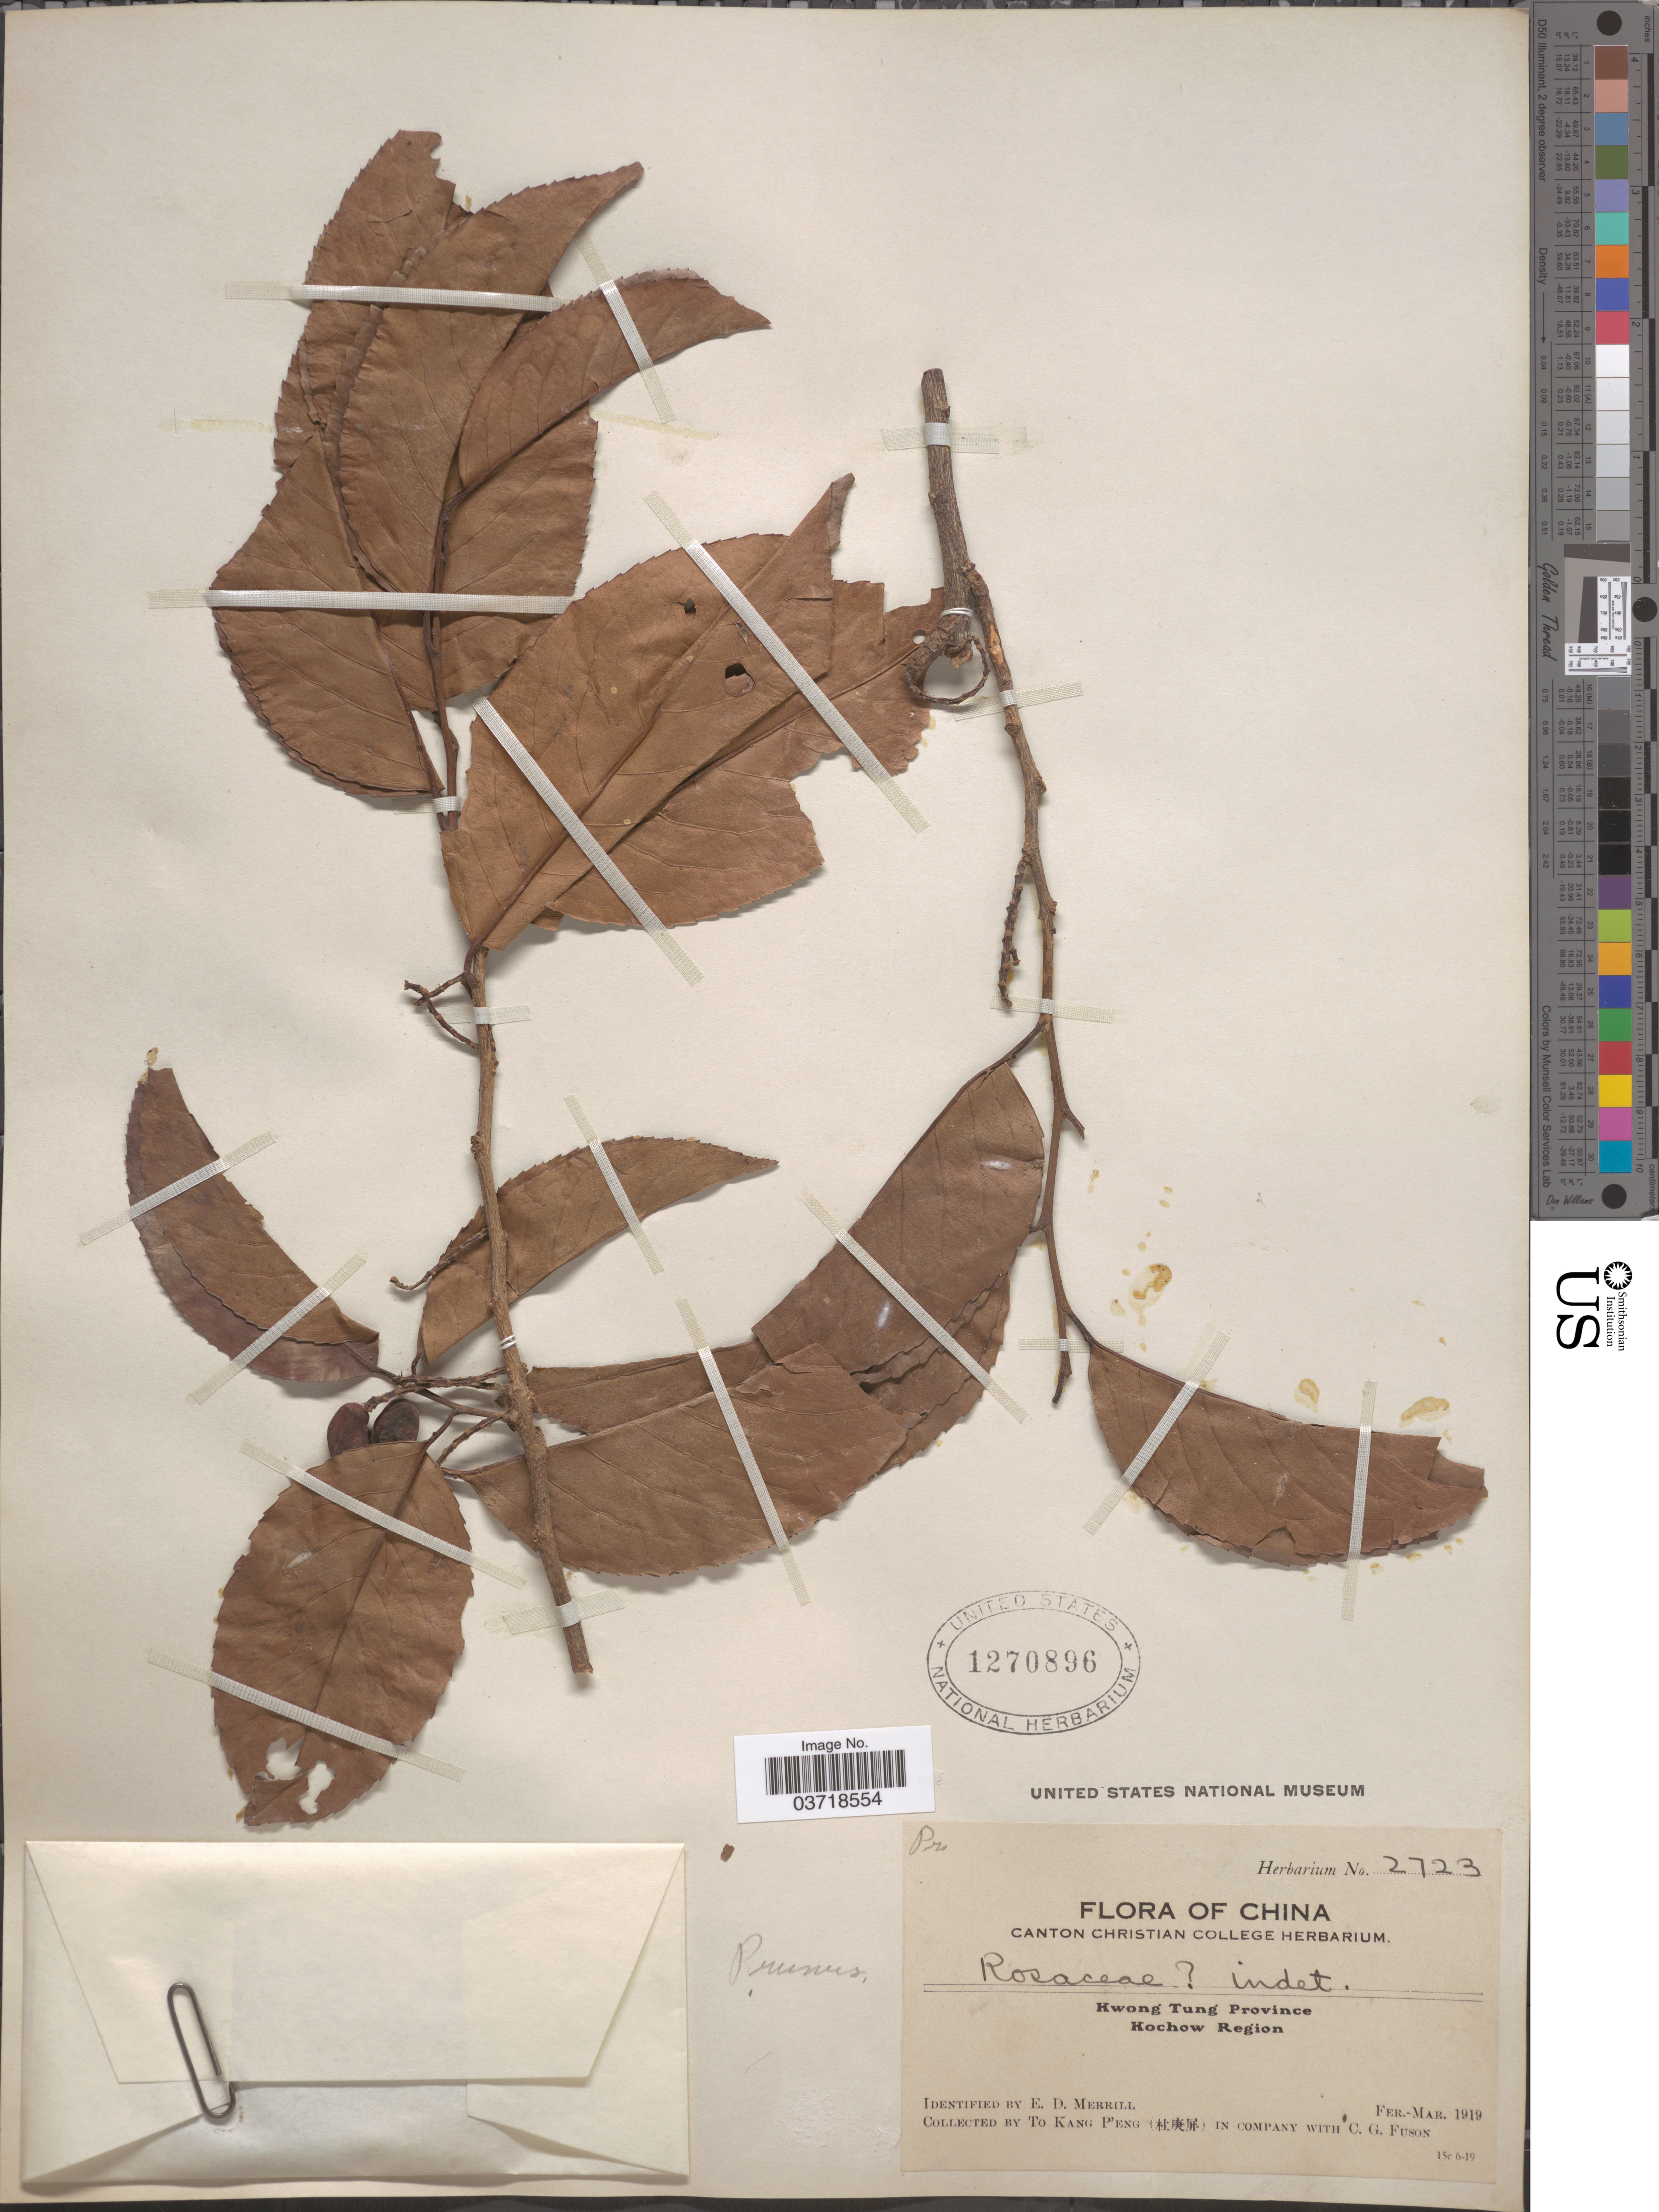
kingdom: Plantae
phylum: Tracheophyta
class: Magnoliopsida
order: Rosales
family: Rosaceae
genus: Prunus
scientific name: Prunus sp.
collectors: T. K. Peng & C. Fuson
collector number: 2723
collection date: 1919-02/1919-03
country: China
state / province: Guangdong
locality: Kwong Tung Province. Kochow Region.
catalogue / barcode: US 1270896